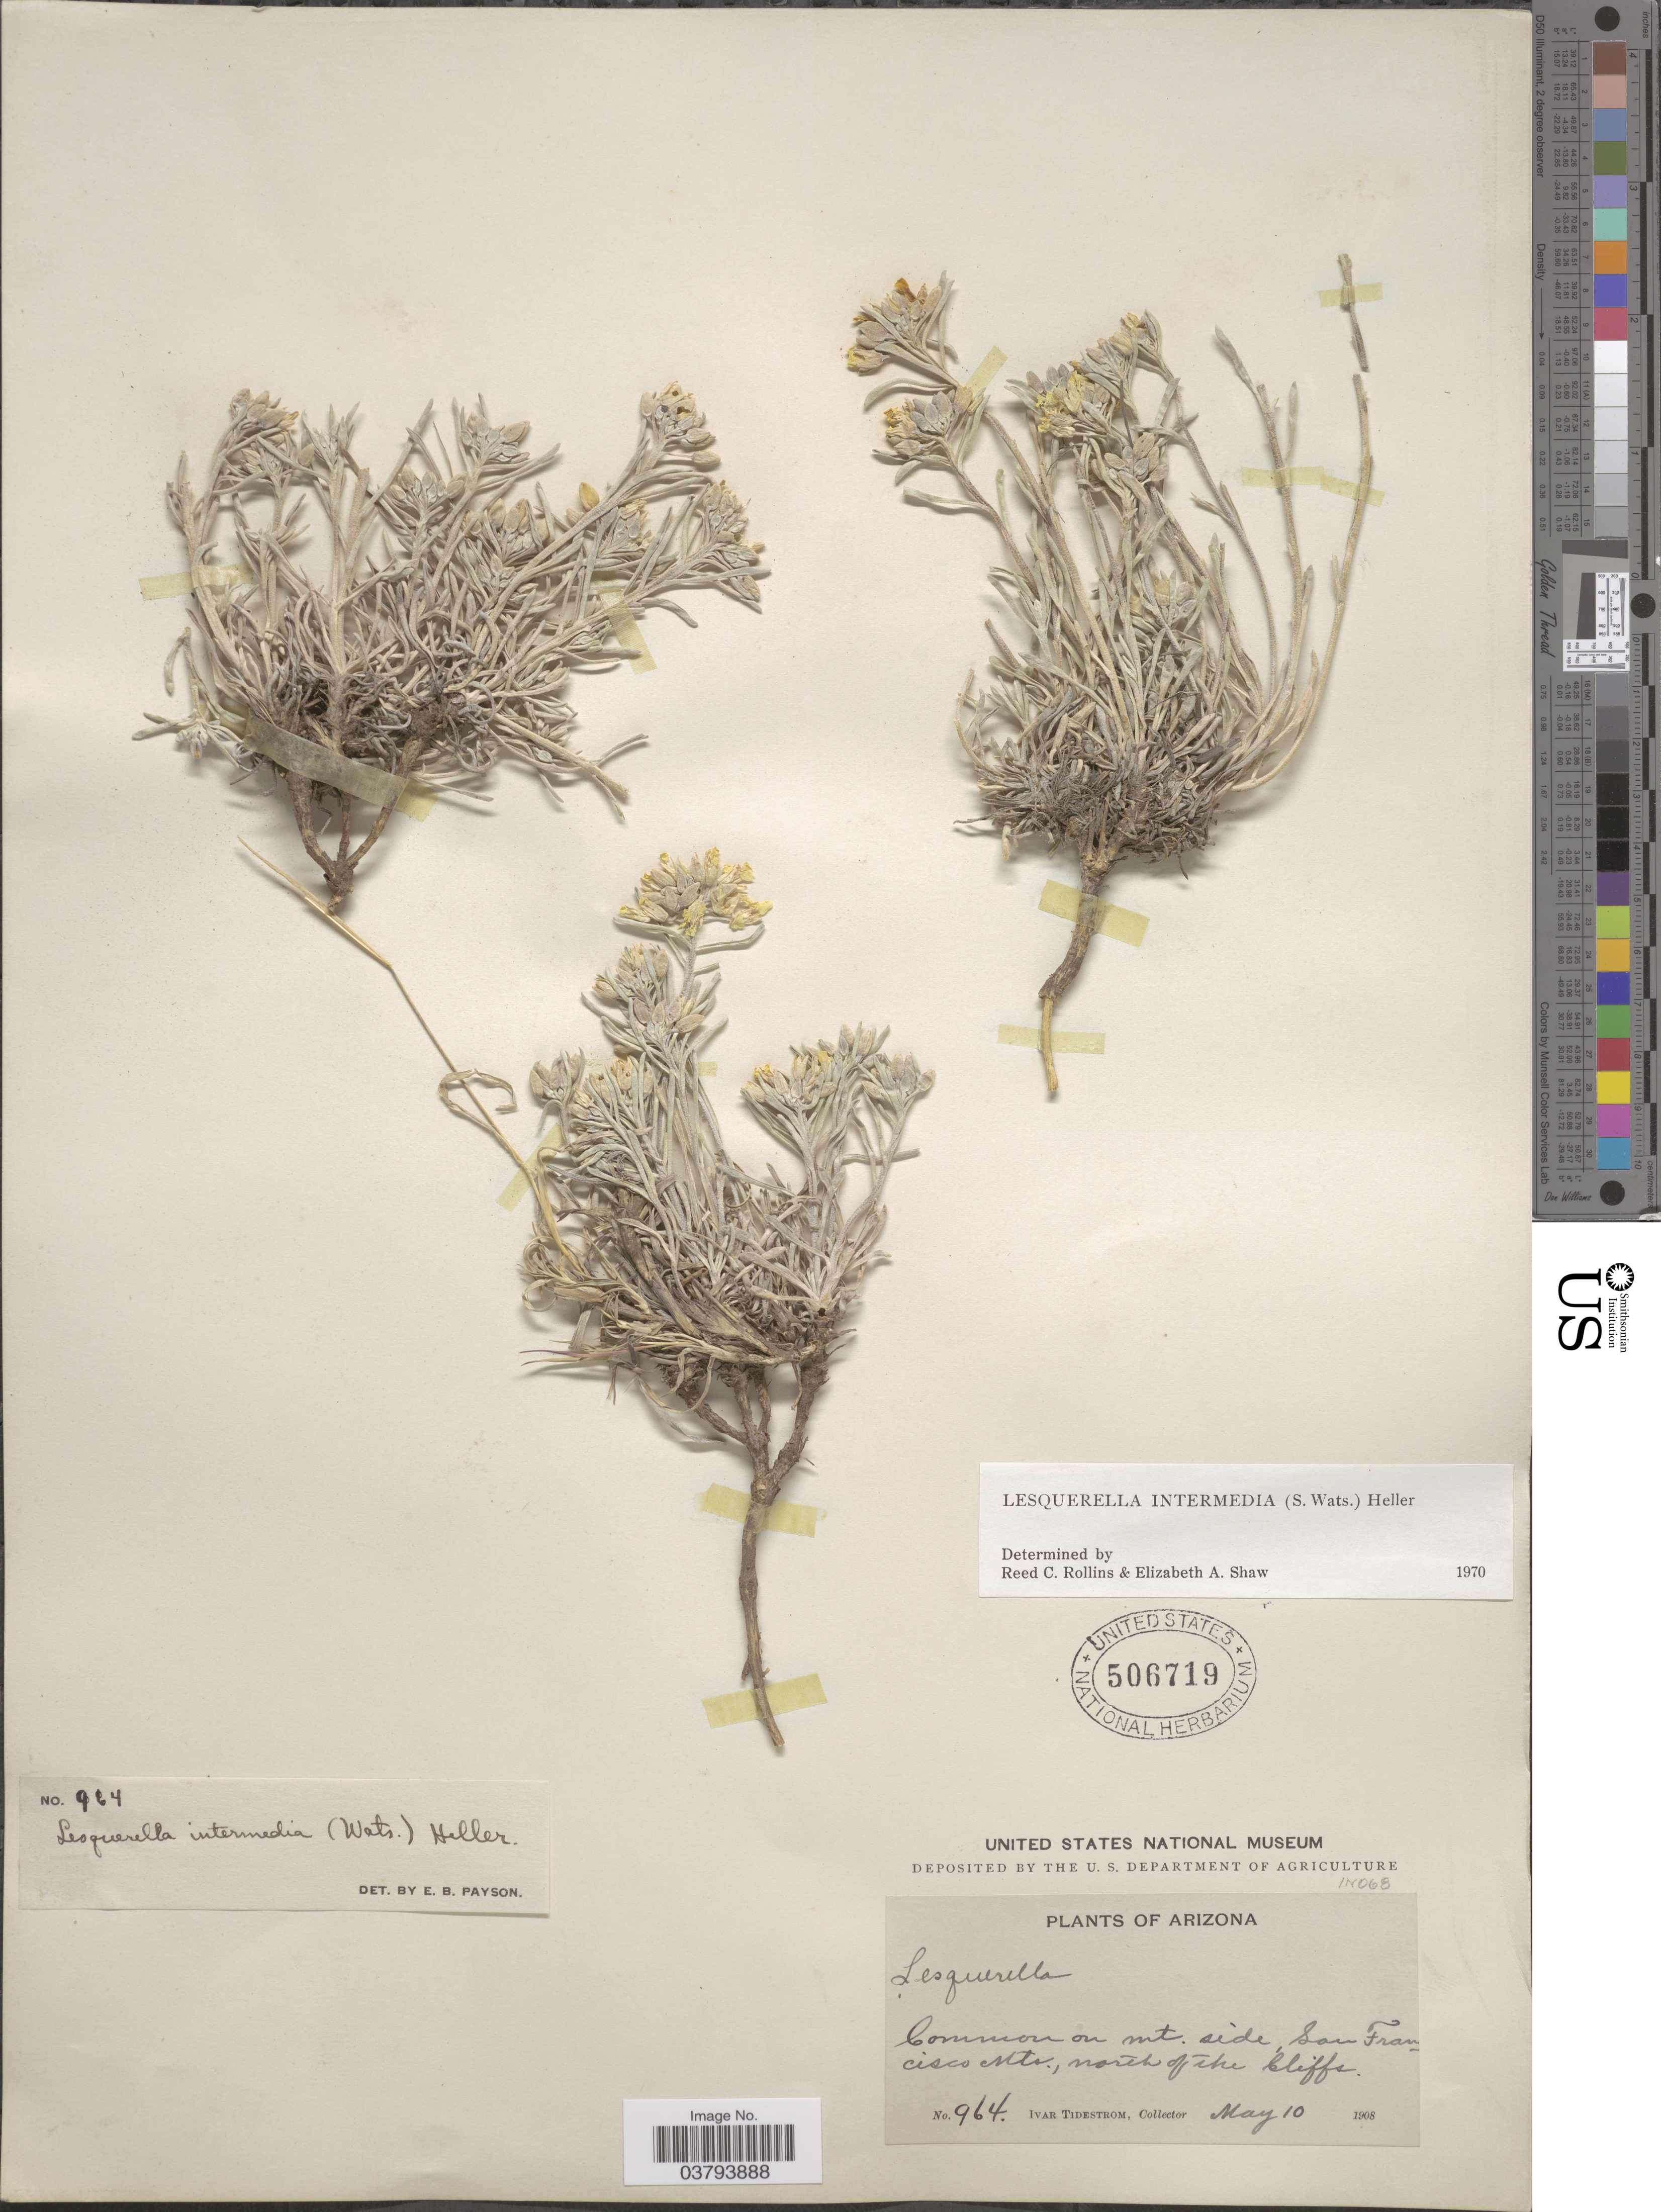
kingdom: Plantae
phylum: Tracheophyta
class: Magnoliopsida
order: Brassicales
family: Brassicaceae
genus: Lesquerella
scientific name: Lesquerella intermedia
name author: (S. Watson) A. Heller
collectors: I. F. Tidestrom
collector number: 964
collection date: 1908-05-10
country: United States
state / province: Arizona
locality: Common on mt. side, San Francisco Mts., north of the Cliffs.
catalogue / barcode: US 506719